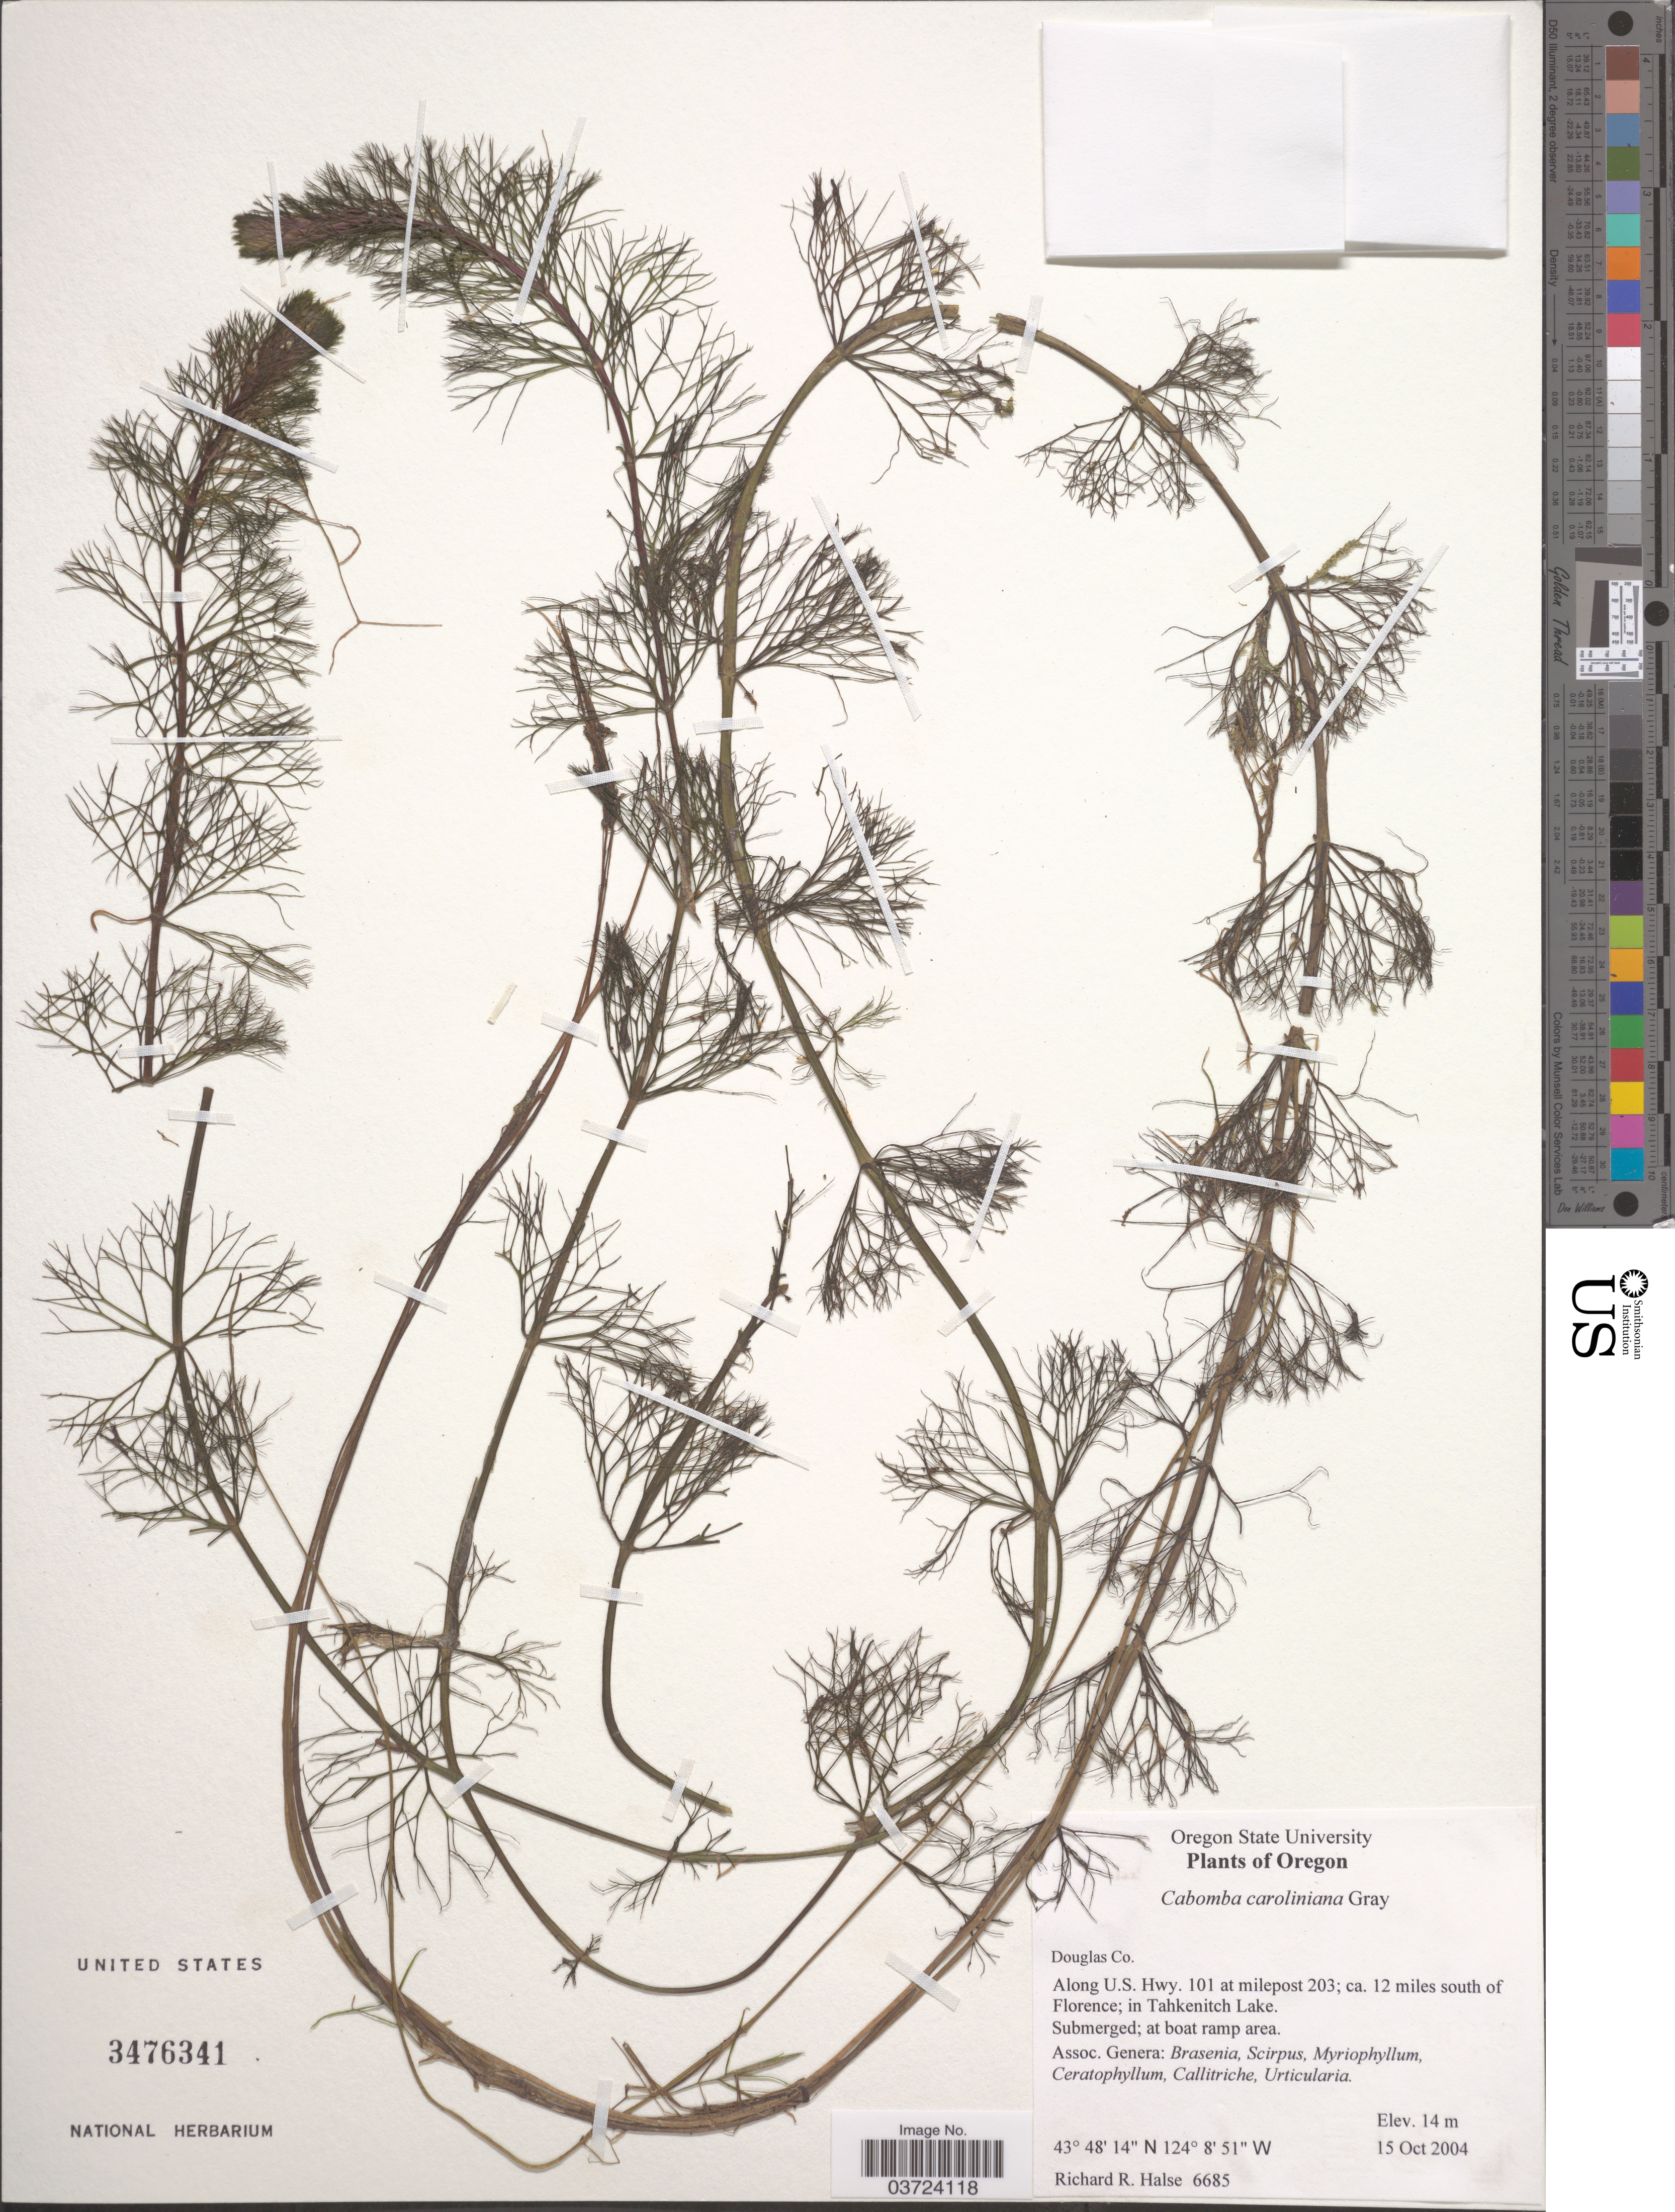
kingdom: Plantae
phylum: Tracheophyta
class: Magnoliopsida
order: Nymphaeales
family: Cabombaceae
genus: Cabomba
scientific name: Cabomba caroliniana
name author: A. Gray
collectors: R. Halse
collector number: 6685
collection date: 2004-10-15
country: United States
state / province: Oregon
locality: Along U.S. Hwy. 101 at milepost 203; ca. 12 miles south of Florence; in Tahkenitch Lake.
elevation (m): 14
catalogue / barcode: US 3476341